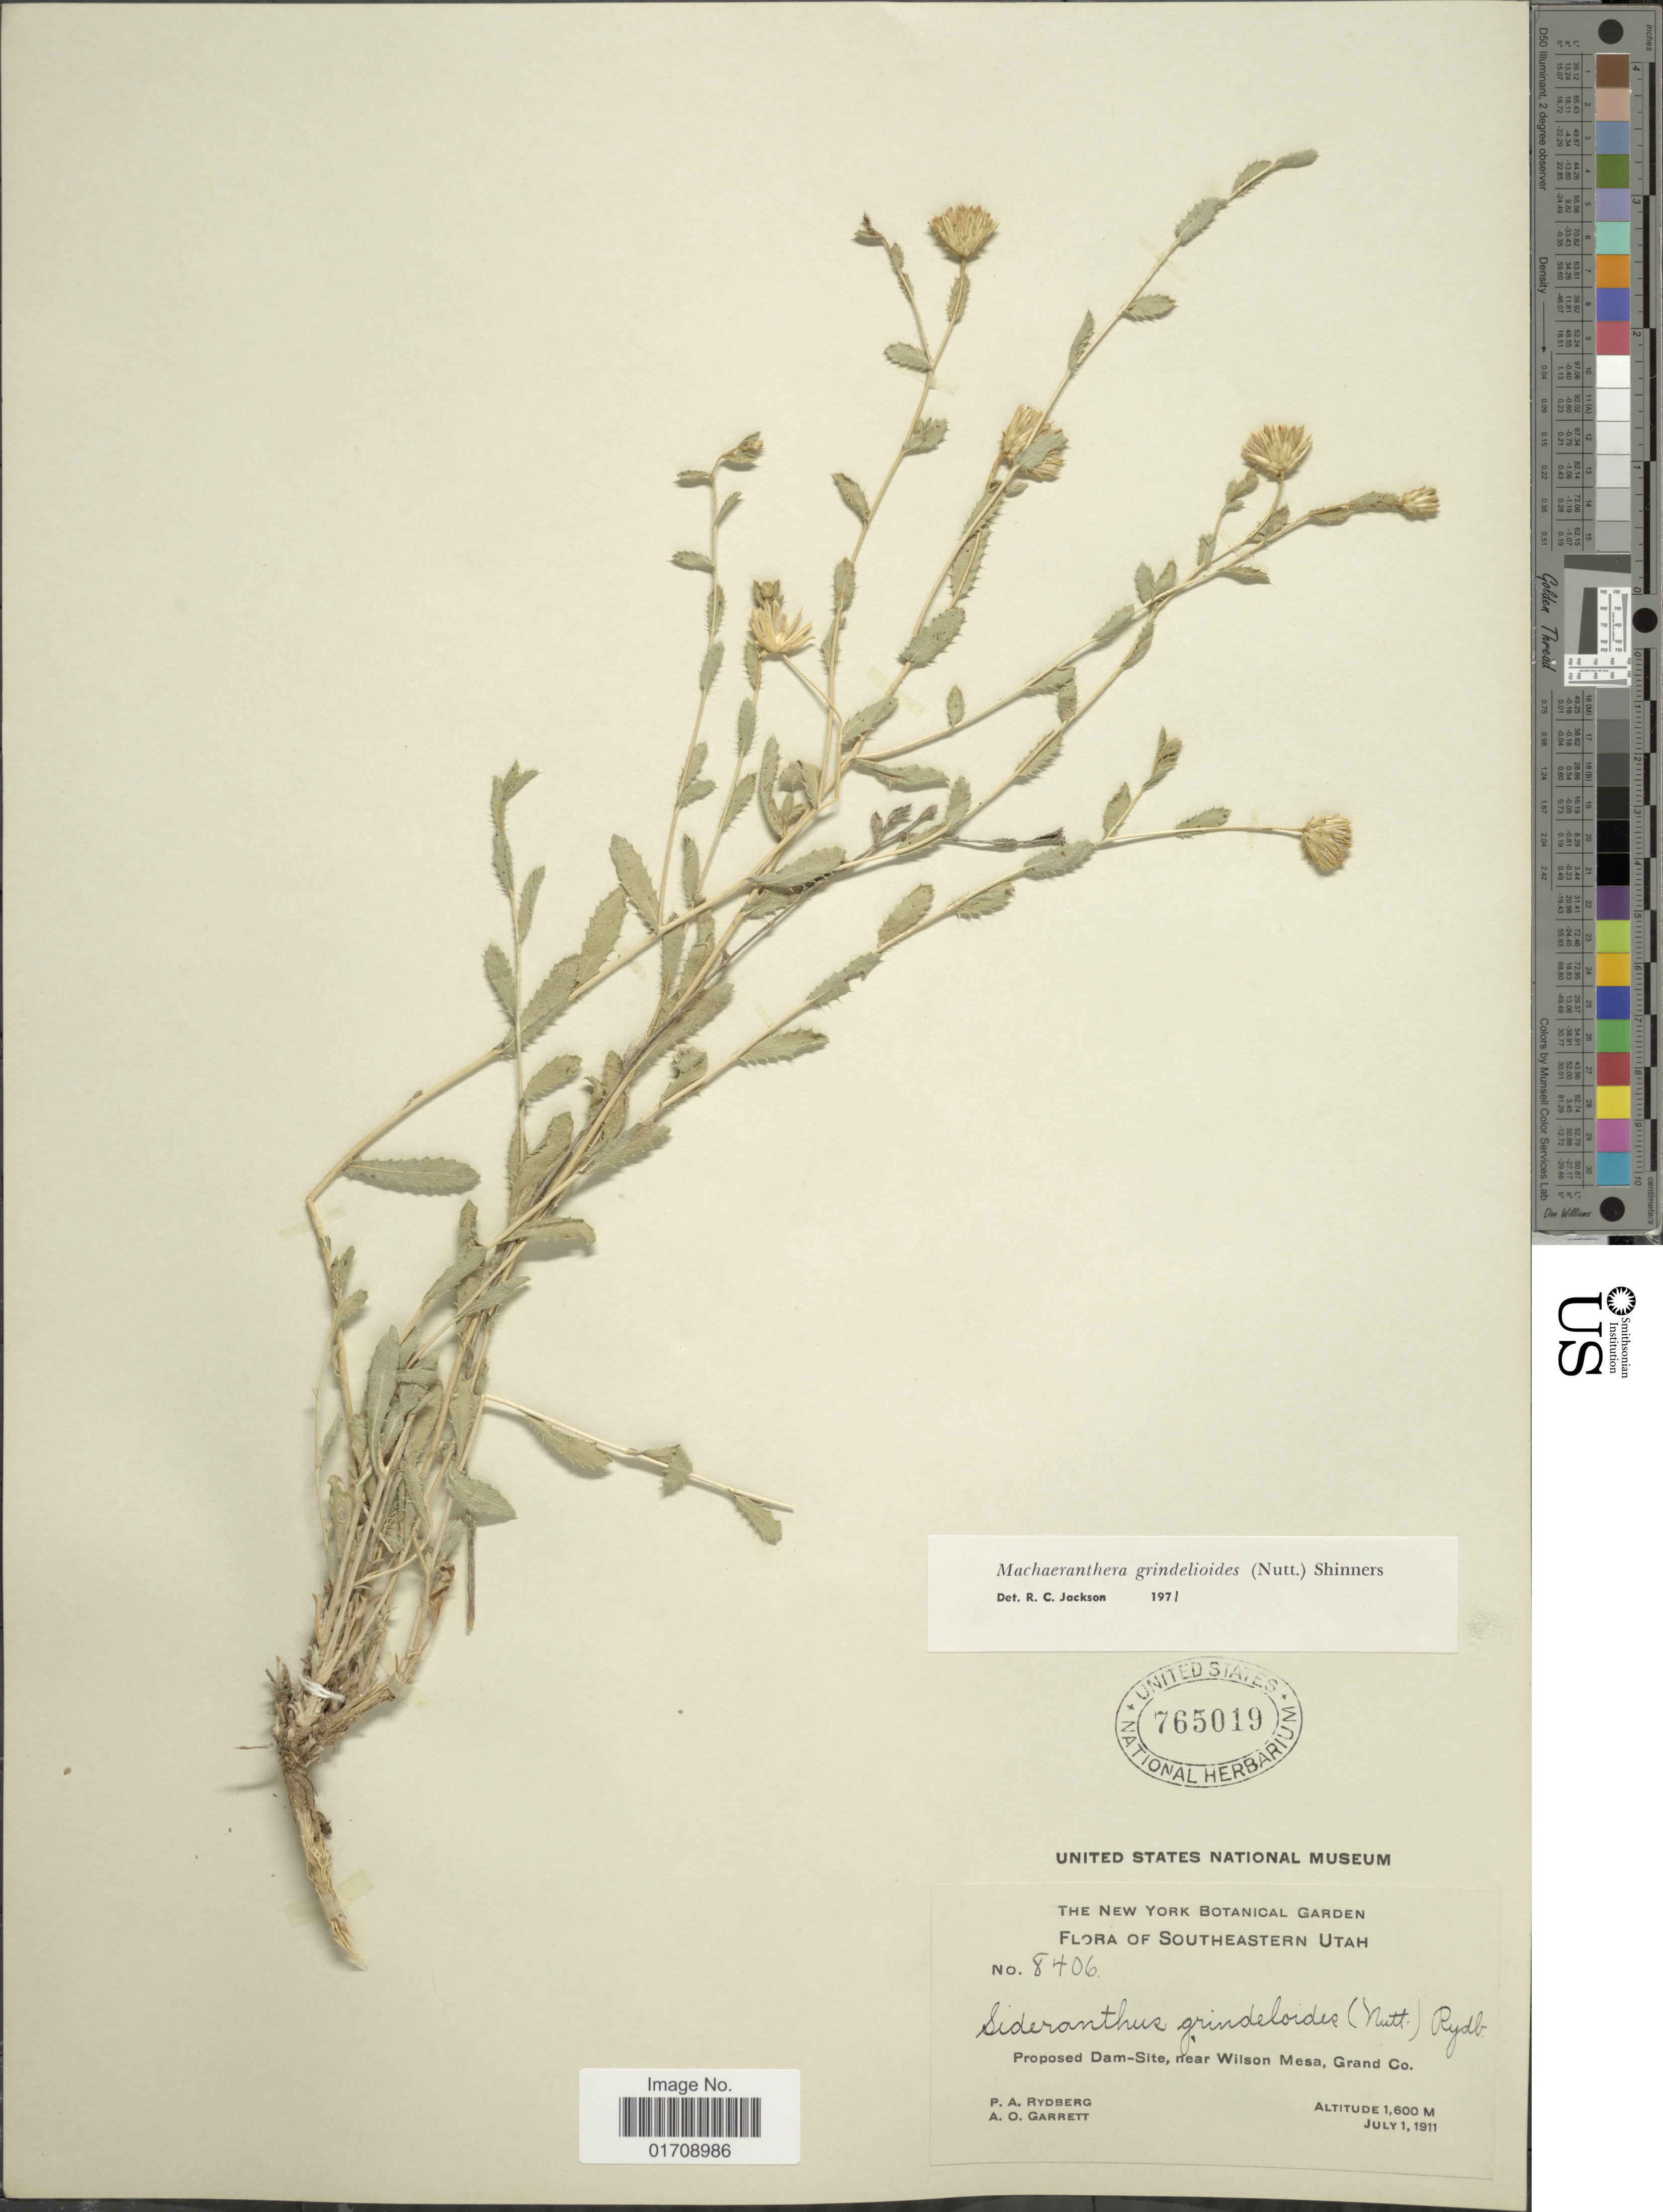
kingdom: Plantae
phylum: Tracheophyta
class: Magnoliopsida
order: Asterales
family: Asteraceae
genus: Machaeranthera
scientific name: Machaeranthera grindelioides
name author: (Nutt.) Shinners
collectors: P. A. Rydberg & A. O. Garrett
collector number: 8406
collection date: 1911-07-01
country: United States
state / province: Utah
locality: Southeastern Utah, Proposed Dam-Site, near Wilson Mesa, Grand Co.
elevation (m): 1600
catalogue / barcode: US 765019